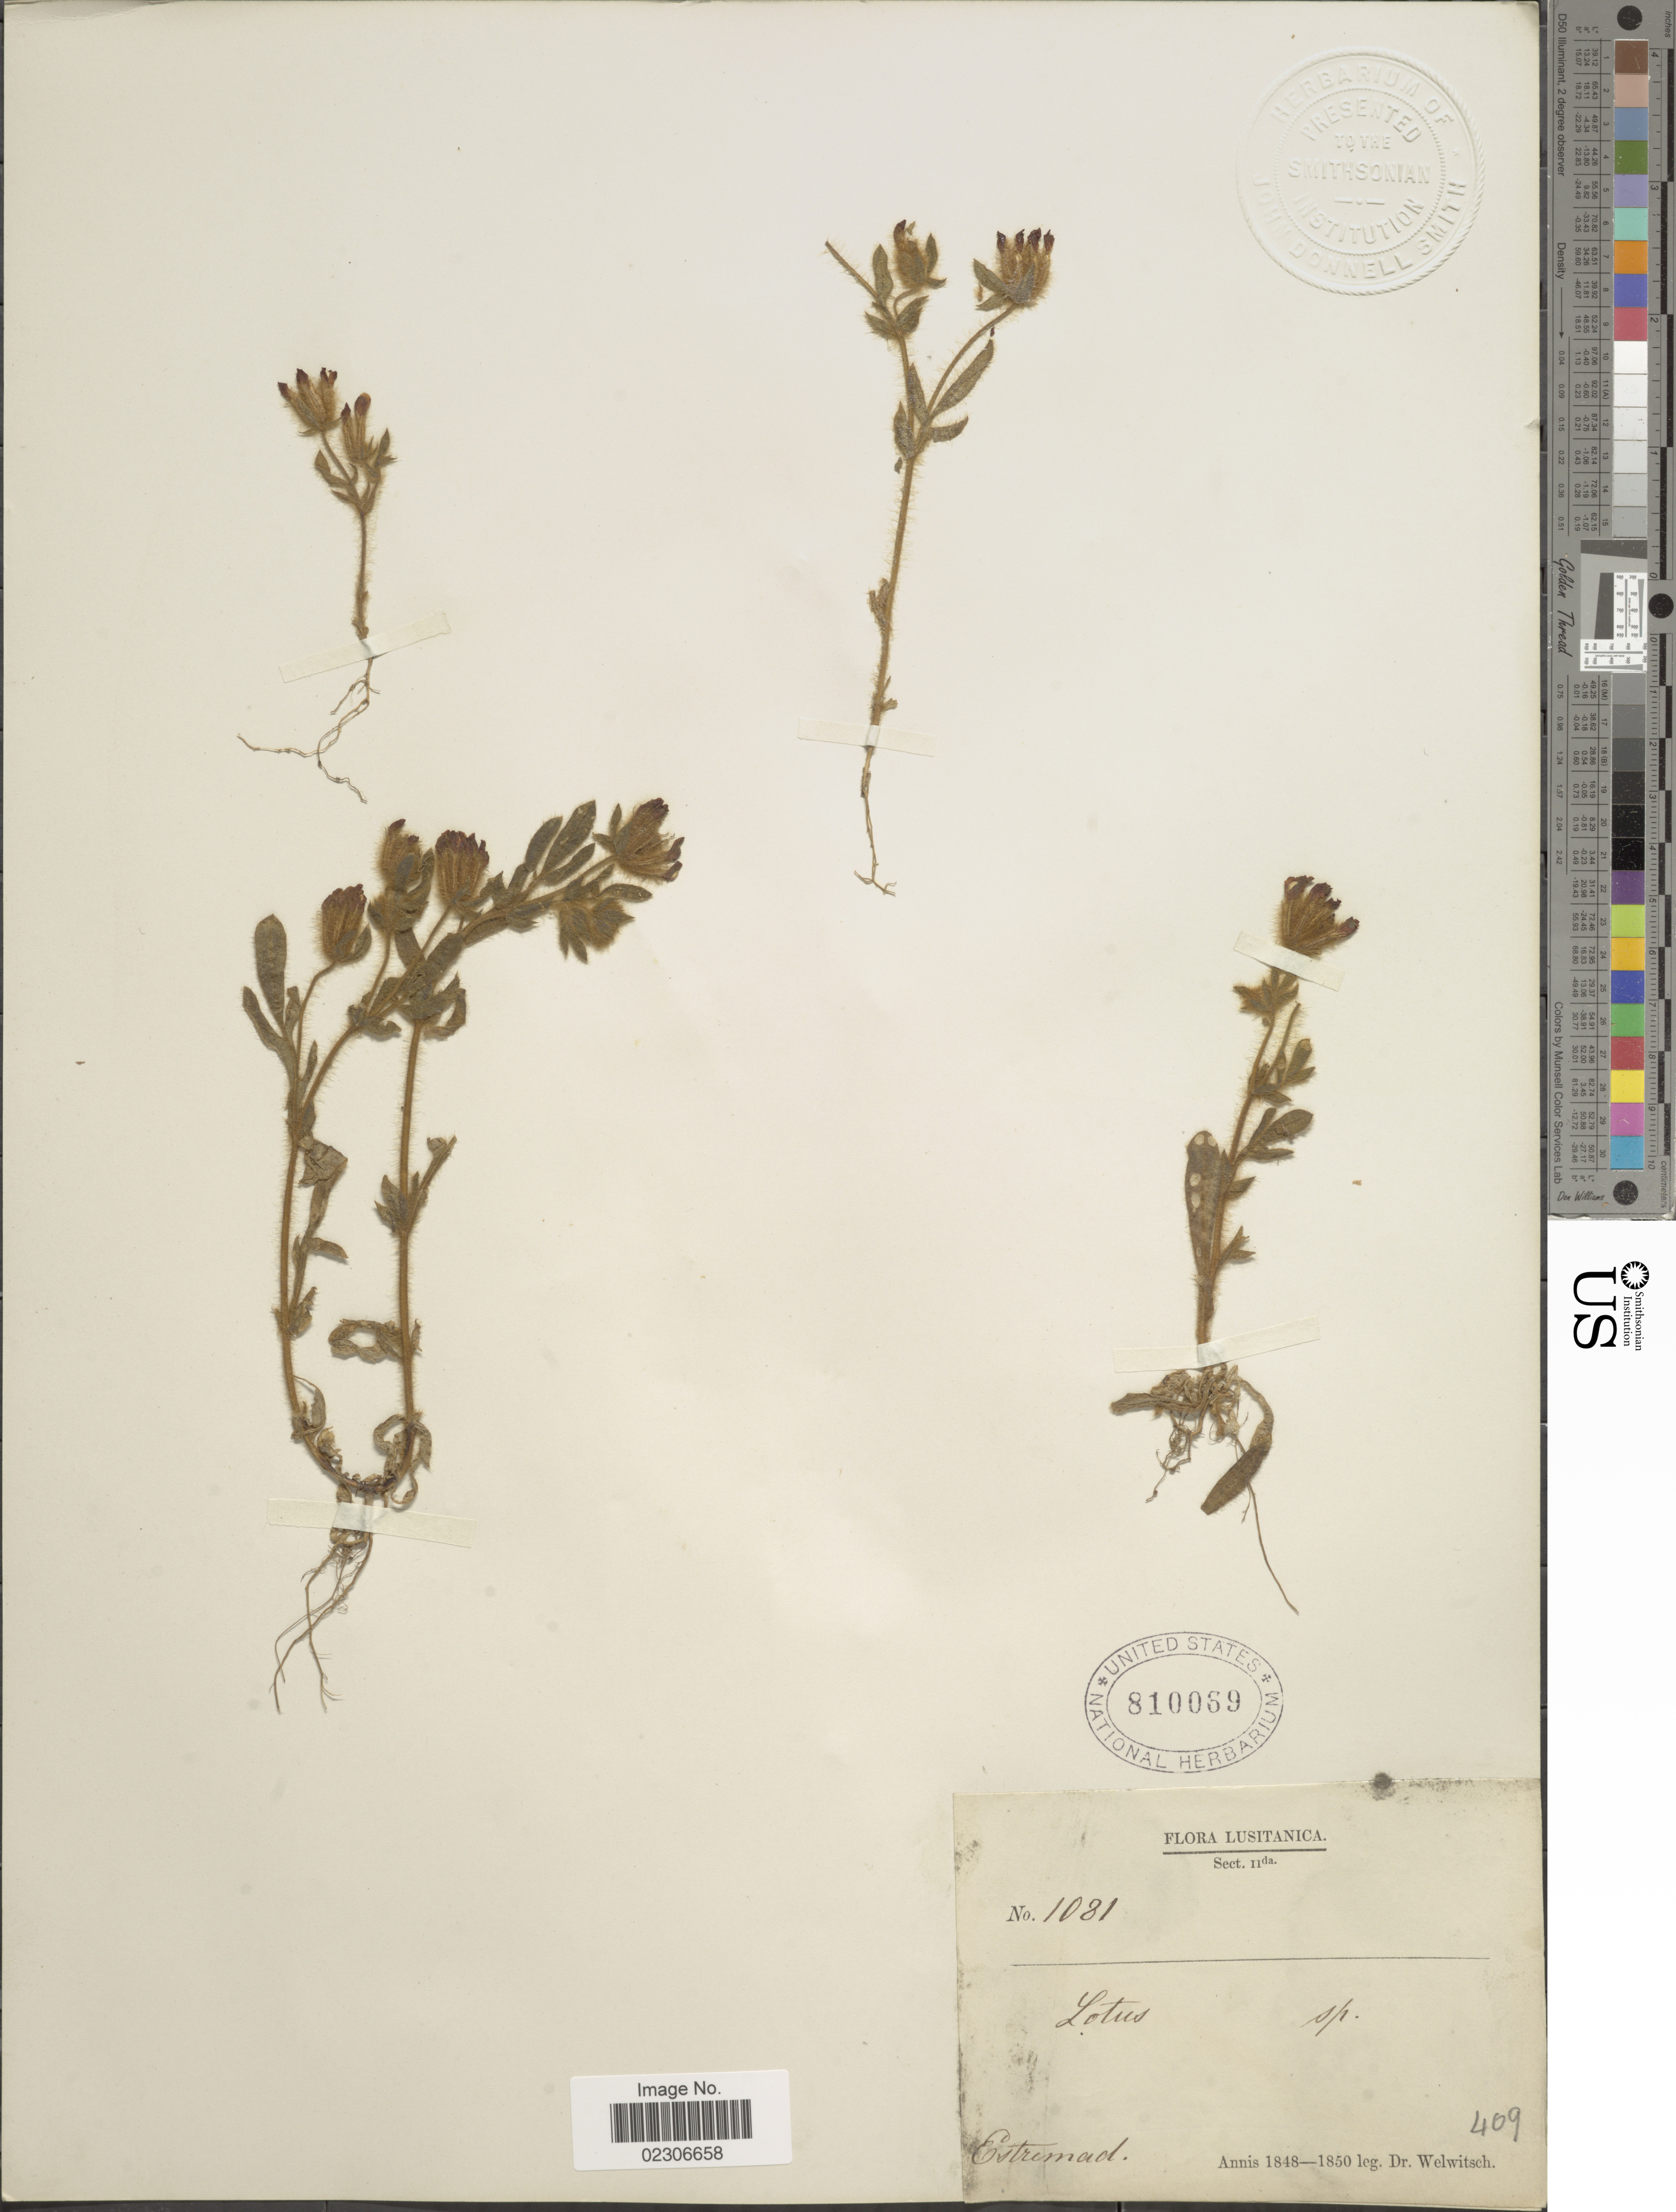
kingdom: Plantae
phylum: Tracheophyta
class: Magnoliopsida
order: Fabales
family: Fabaceae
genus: Lotus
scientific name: Lotus hirsutus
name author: L.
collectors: -. Welwitsch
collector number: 1081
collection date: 1848/1850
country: Portugal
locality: Lusitanica. Sect. IIda. Estremad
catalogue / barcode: US 810069